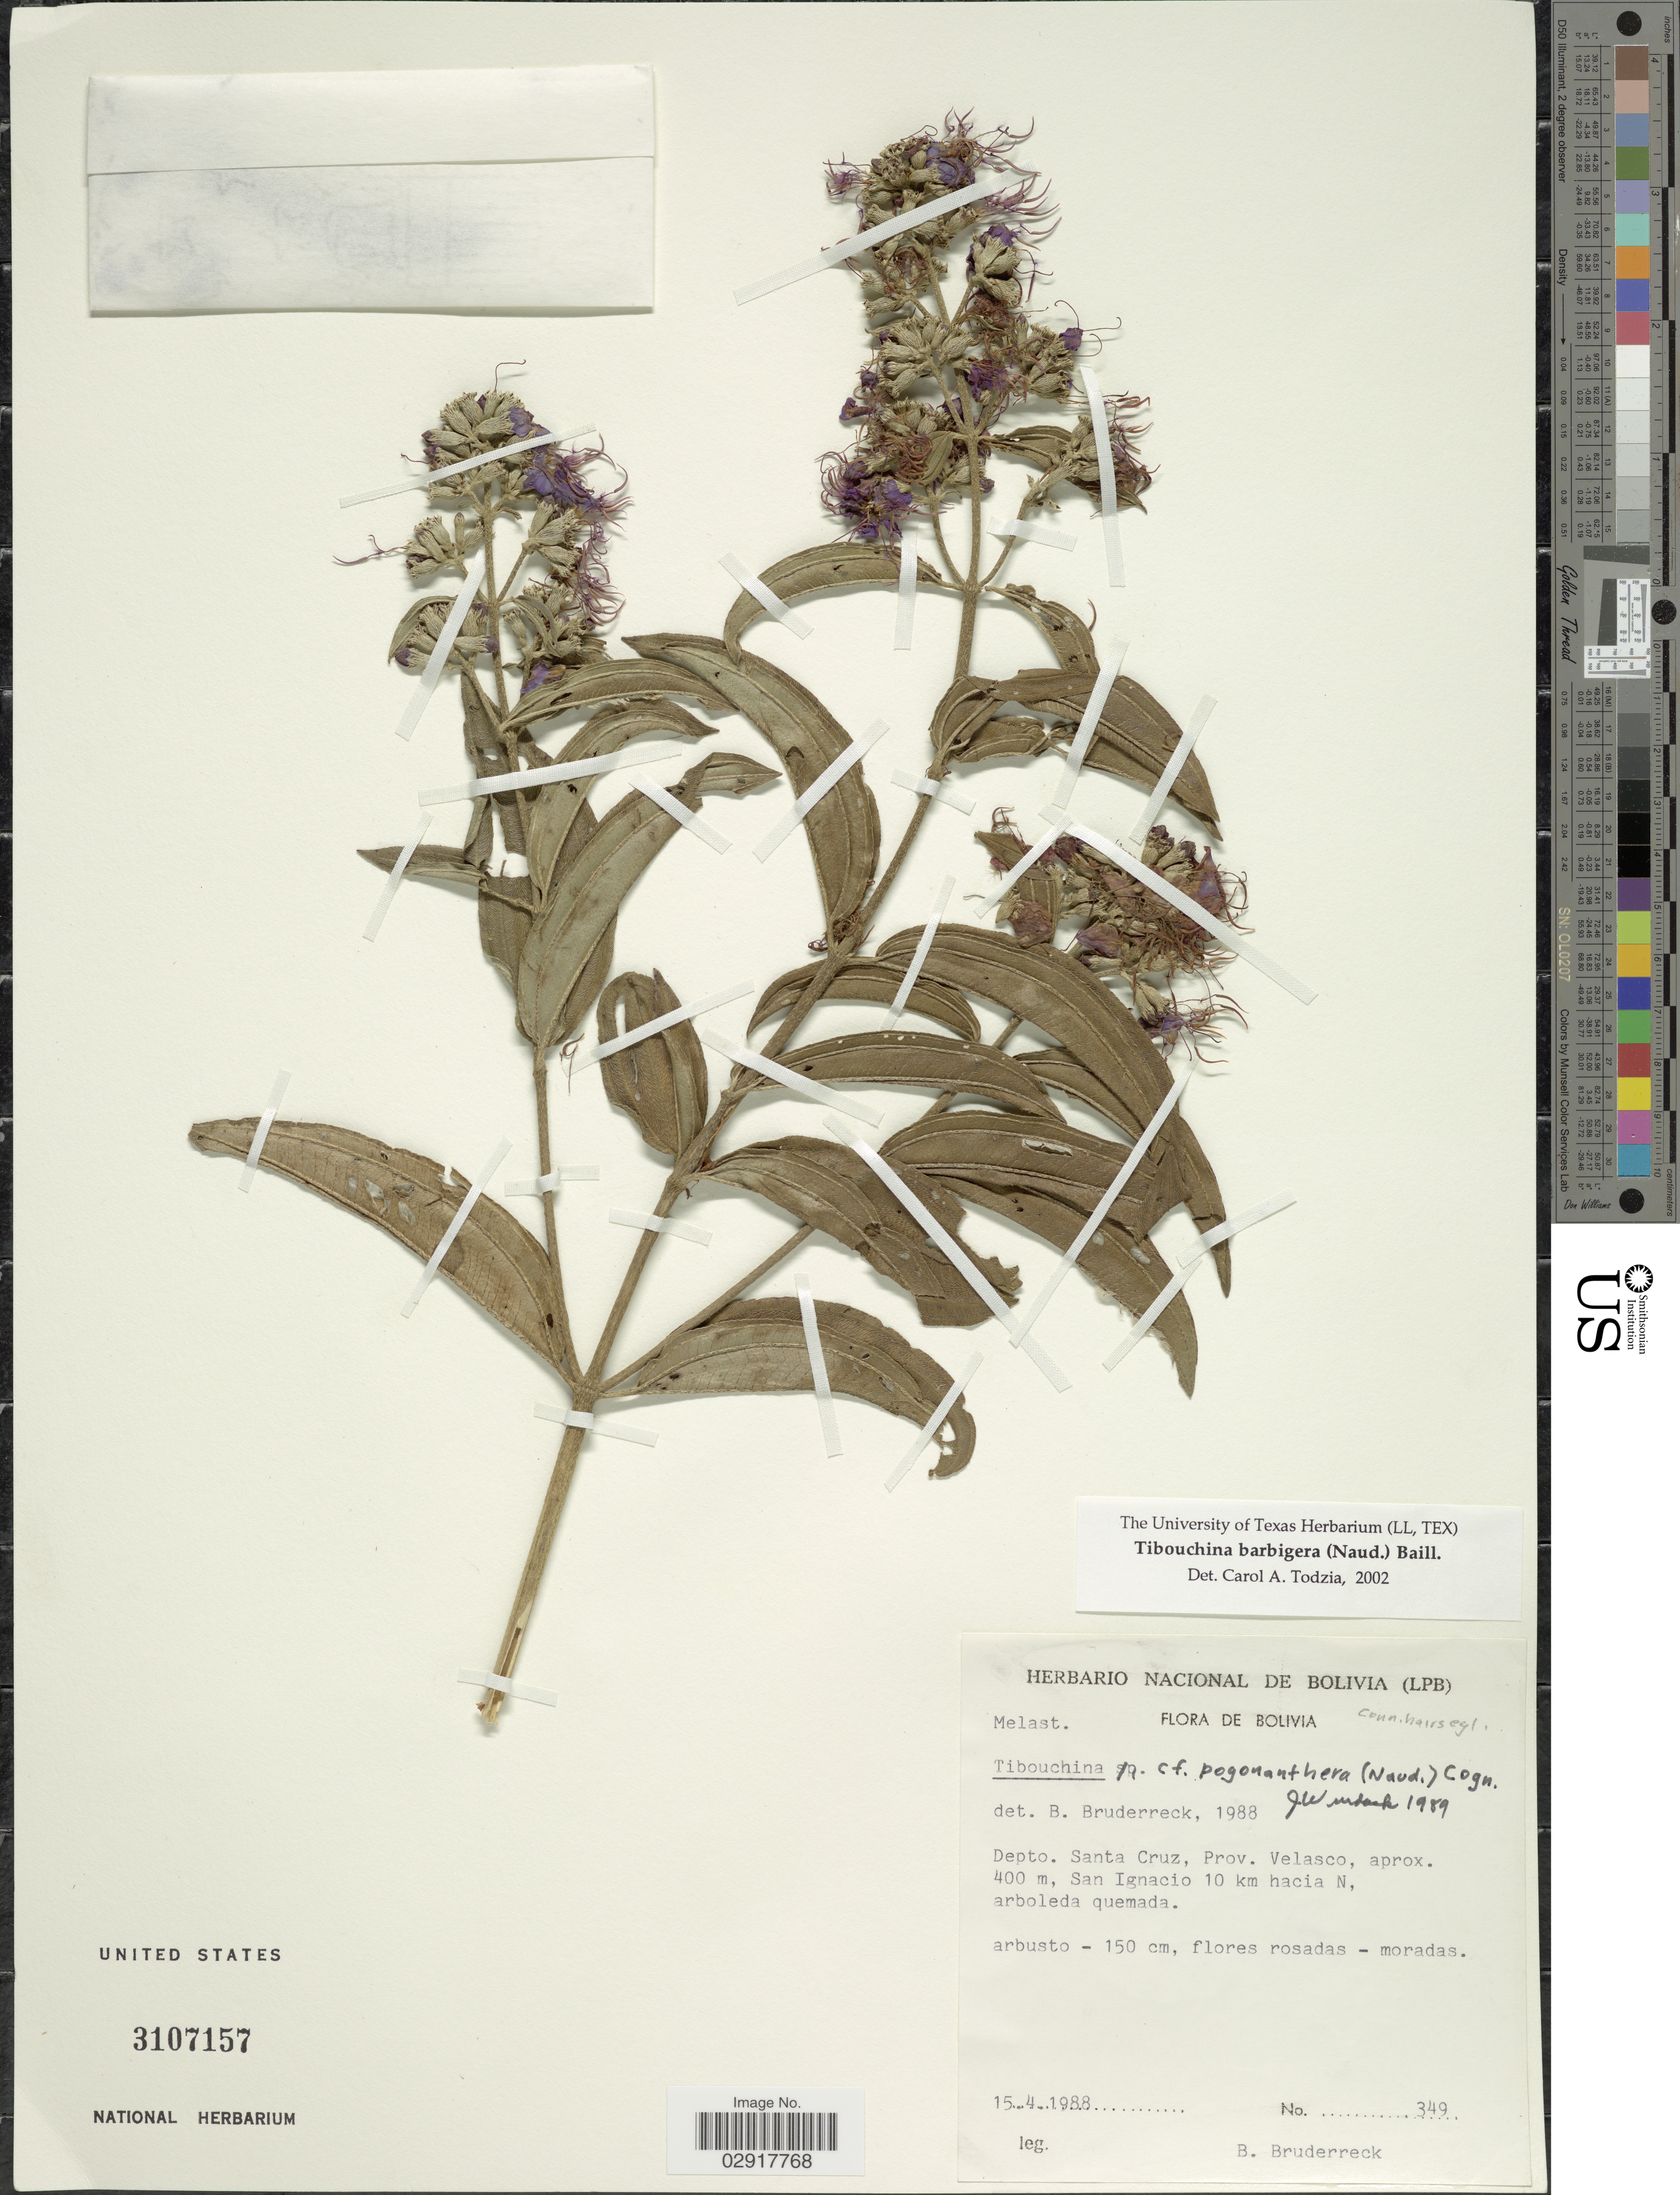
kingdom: Plantae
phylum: Tracheophyta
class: Magnoliopsida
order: Myrtales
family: Melastomataceae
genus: Tibouchina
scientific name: Tibouchina barbigera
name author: Baill.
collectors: B. Bruderreck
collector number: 349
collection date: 1988-04-15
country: Bolivia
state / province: Santa Cruz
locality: Depto. Santa Cruz, Prov. Velasco, San Ignacio 10 km hacia N.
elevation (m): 400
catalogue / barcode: US 3107157